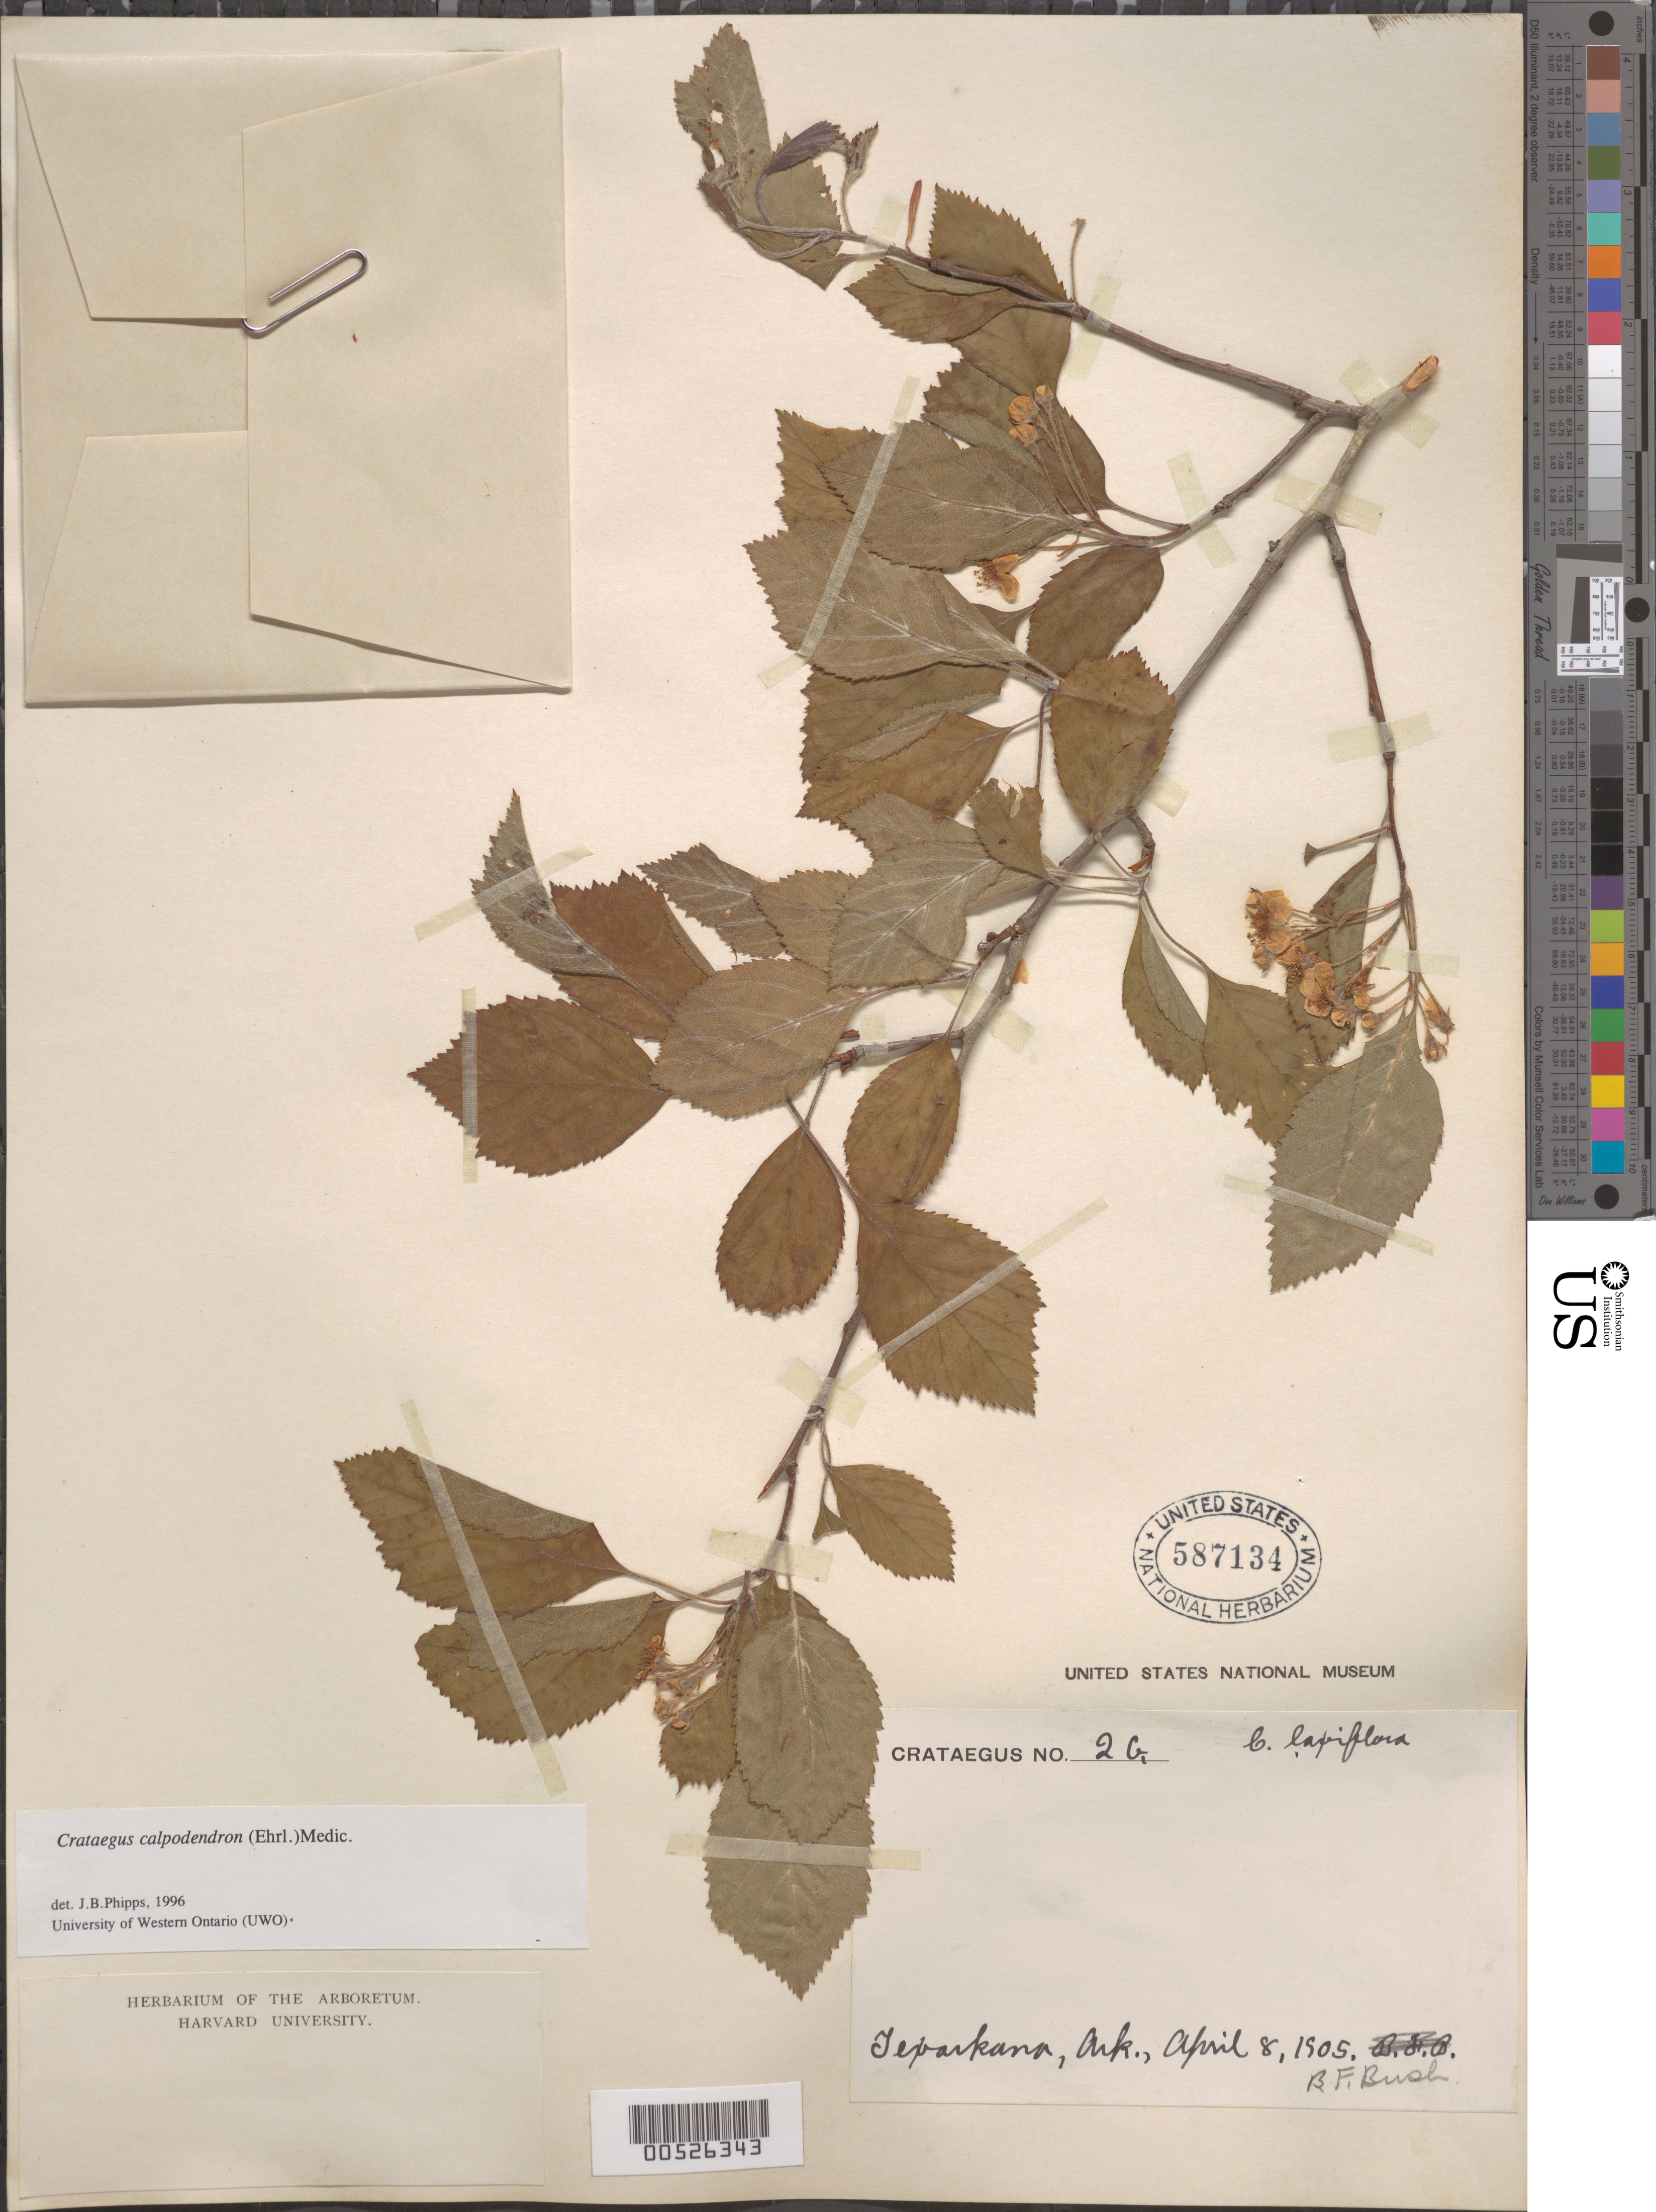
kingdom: Plantae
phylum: Tracheophyta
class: Magnoliopsida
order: Rosales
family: Rosaceae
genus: Crataegus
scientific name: Crataegus calpodendron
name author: (Ehrh.) Medik.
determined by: Phipps, James B., (UWO), University of Western Ontario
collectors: B. F. Bush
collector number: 2A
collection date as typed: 08 Apr 1905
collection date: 1905-04-08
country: United States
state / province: Arkansas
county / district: Miller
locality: Texarkana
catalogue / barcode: US 587134